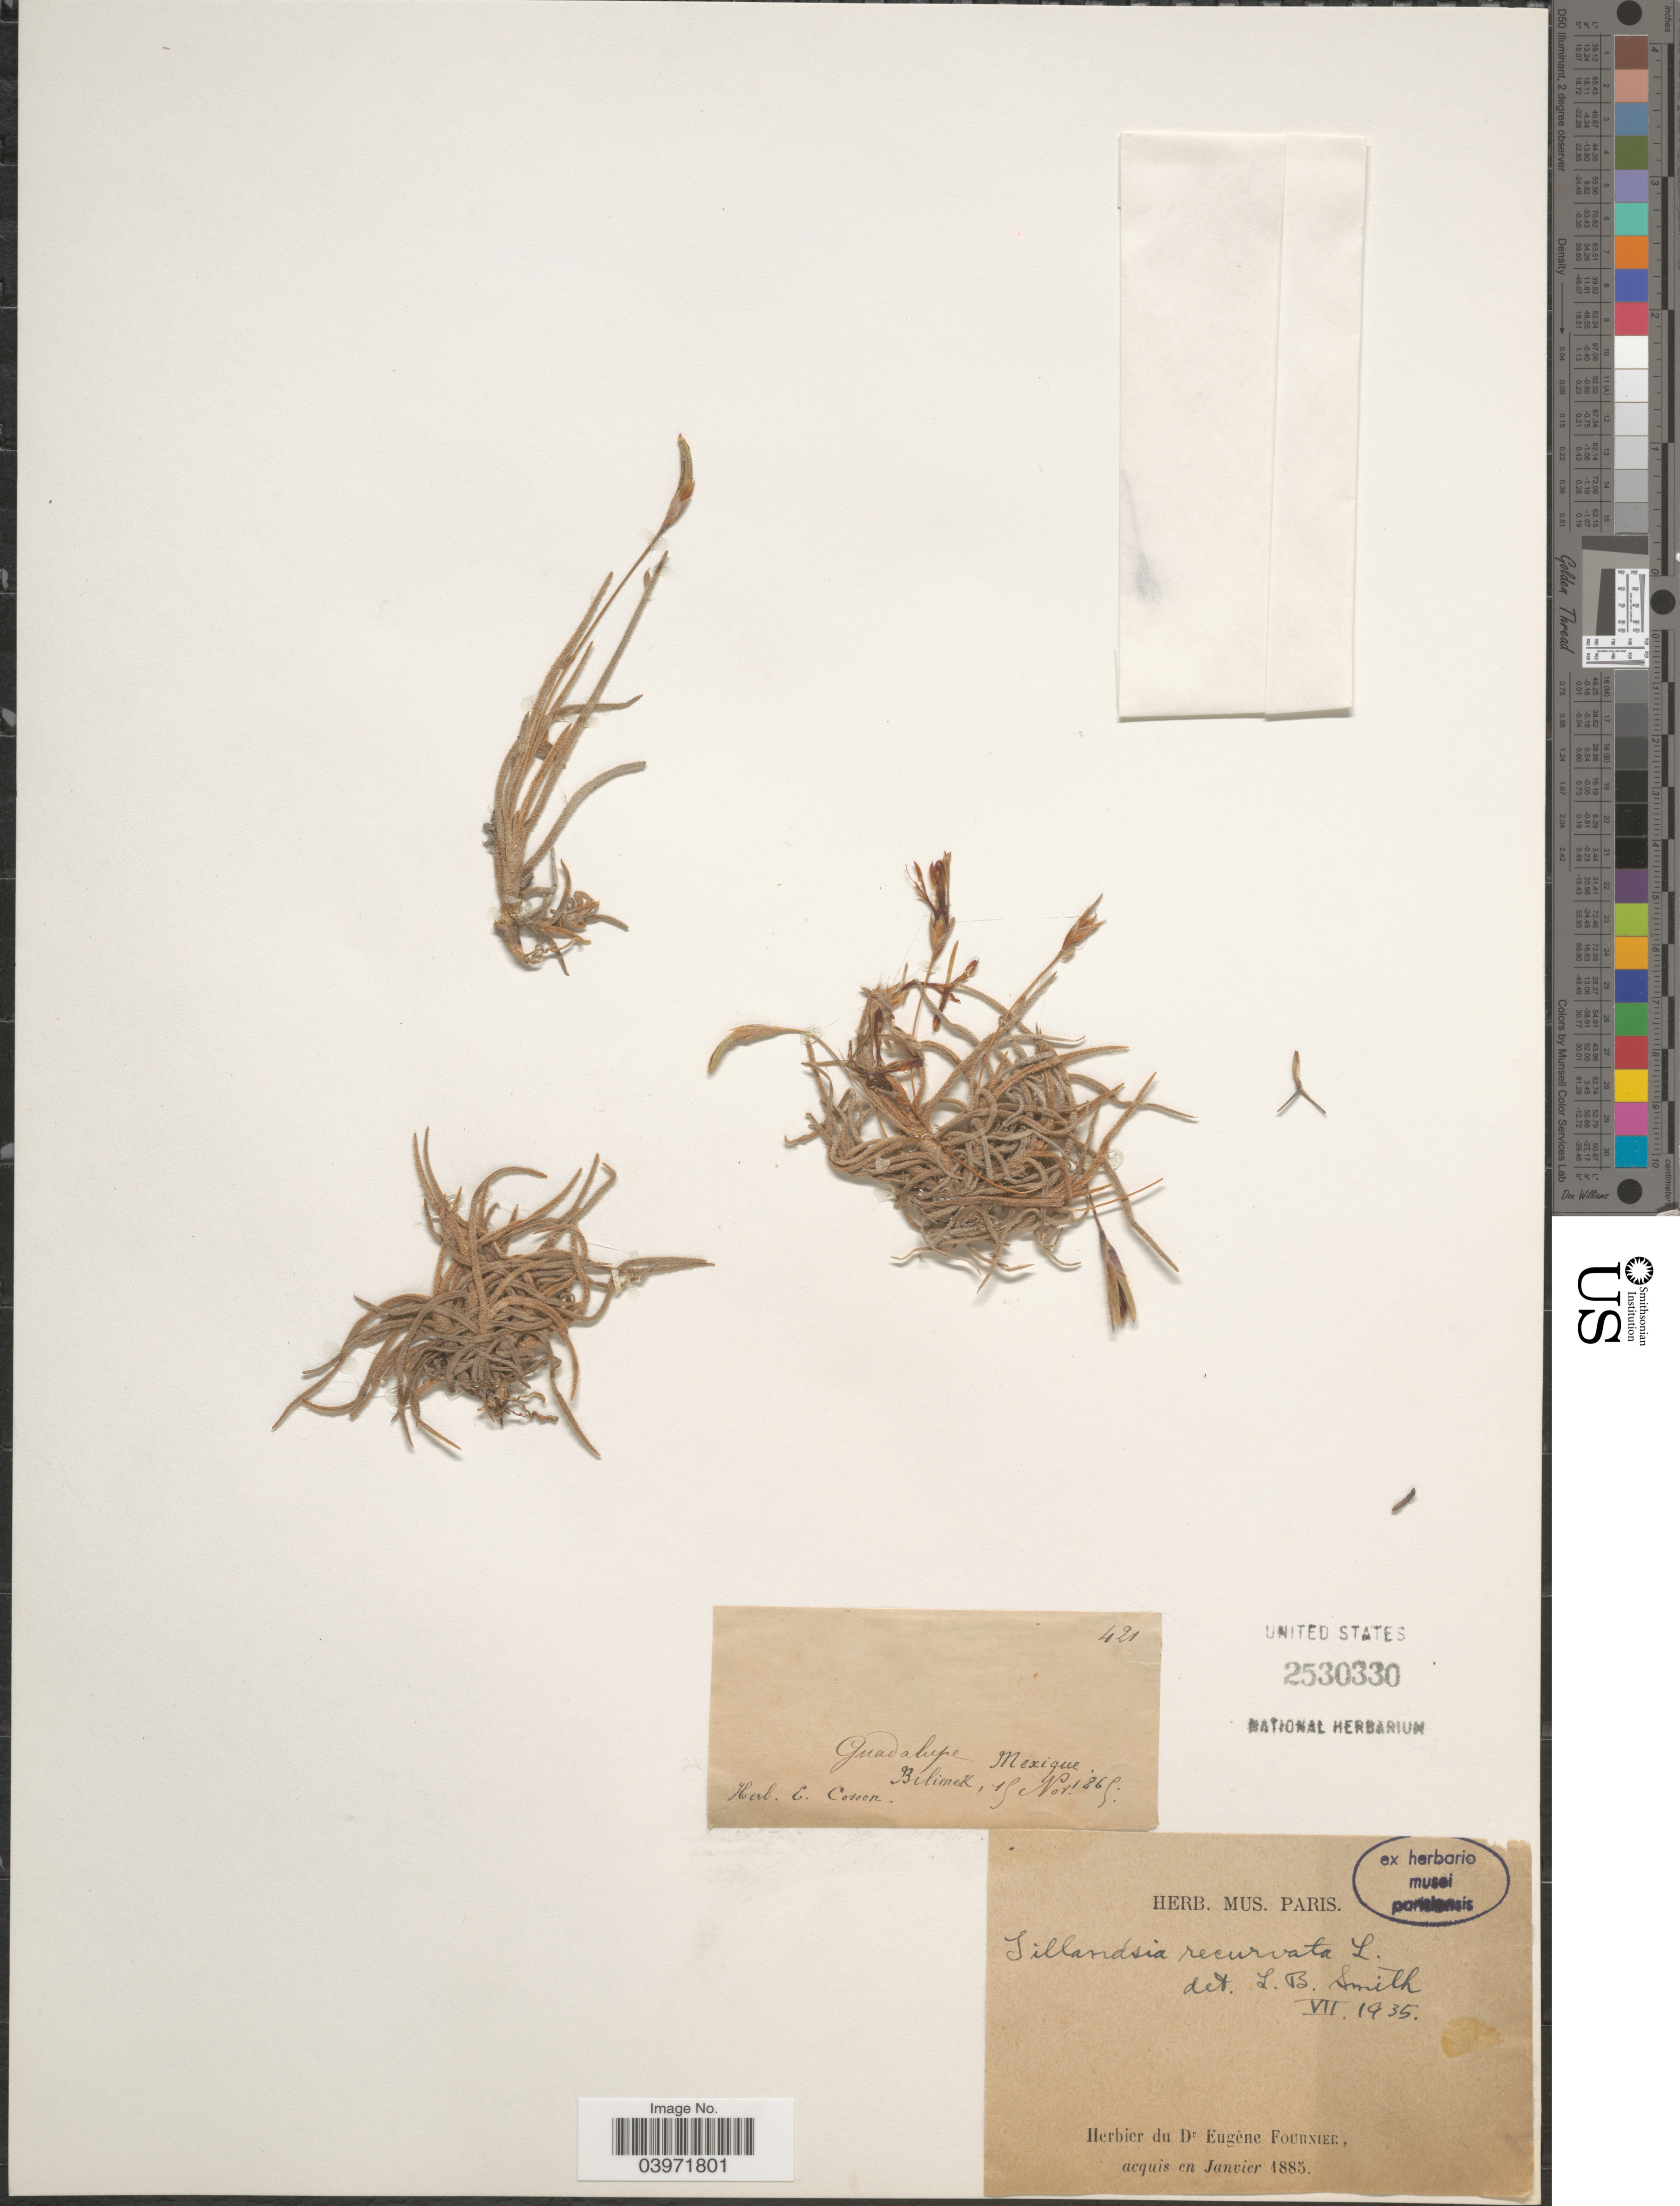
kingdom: Plantae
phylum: Tracheophyta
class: Liliopsida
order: Poales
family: Bromeliaceae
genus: Tillandsia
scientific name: Tillandsia recurvata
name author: L.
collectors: -. Bilimek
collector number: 421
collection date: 1865-11-15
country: Mexico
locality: Guadalupe.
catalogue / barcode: US 2530330